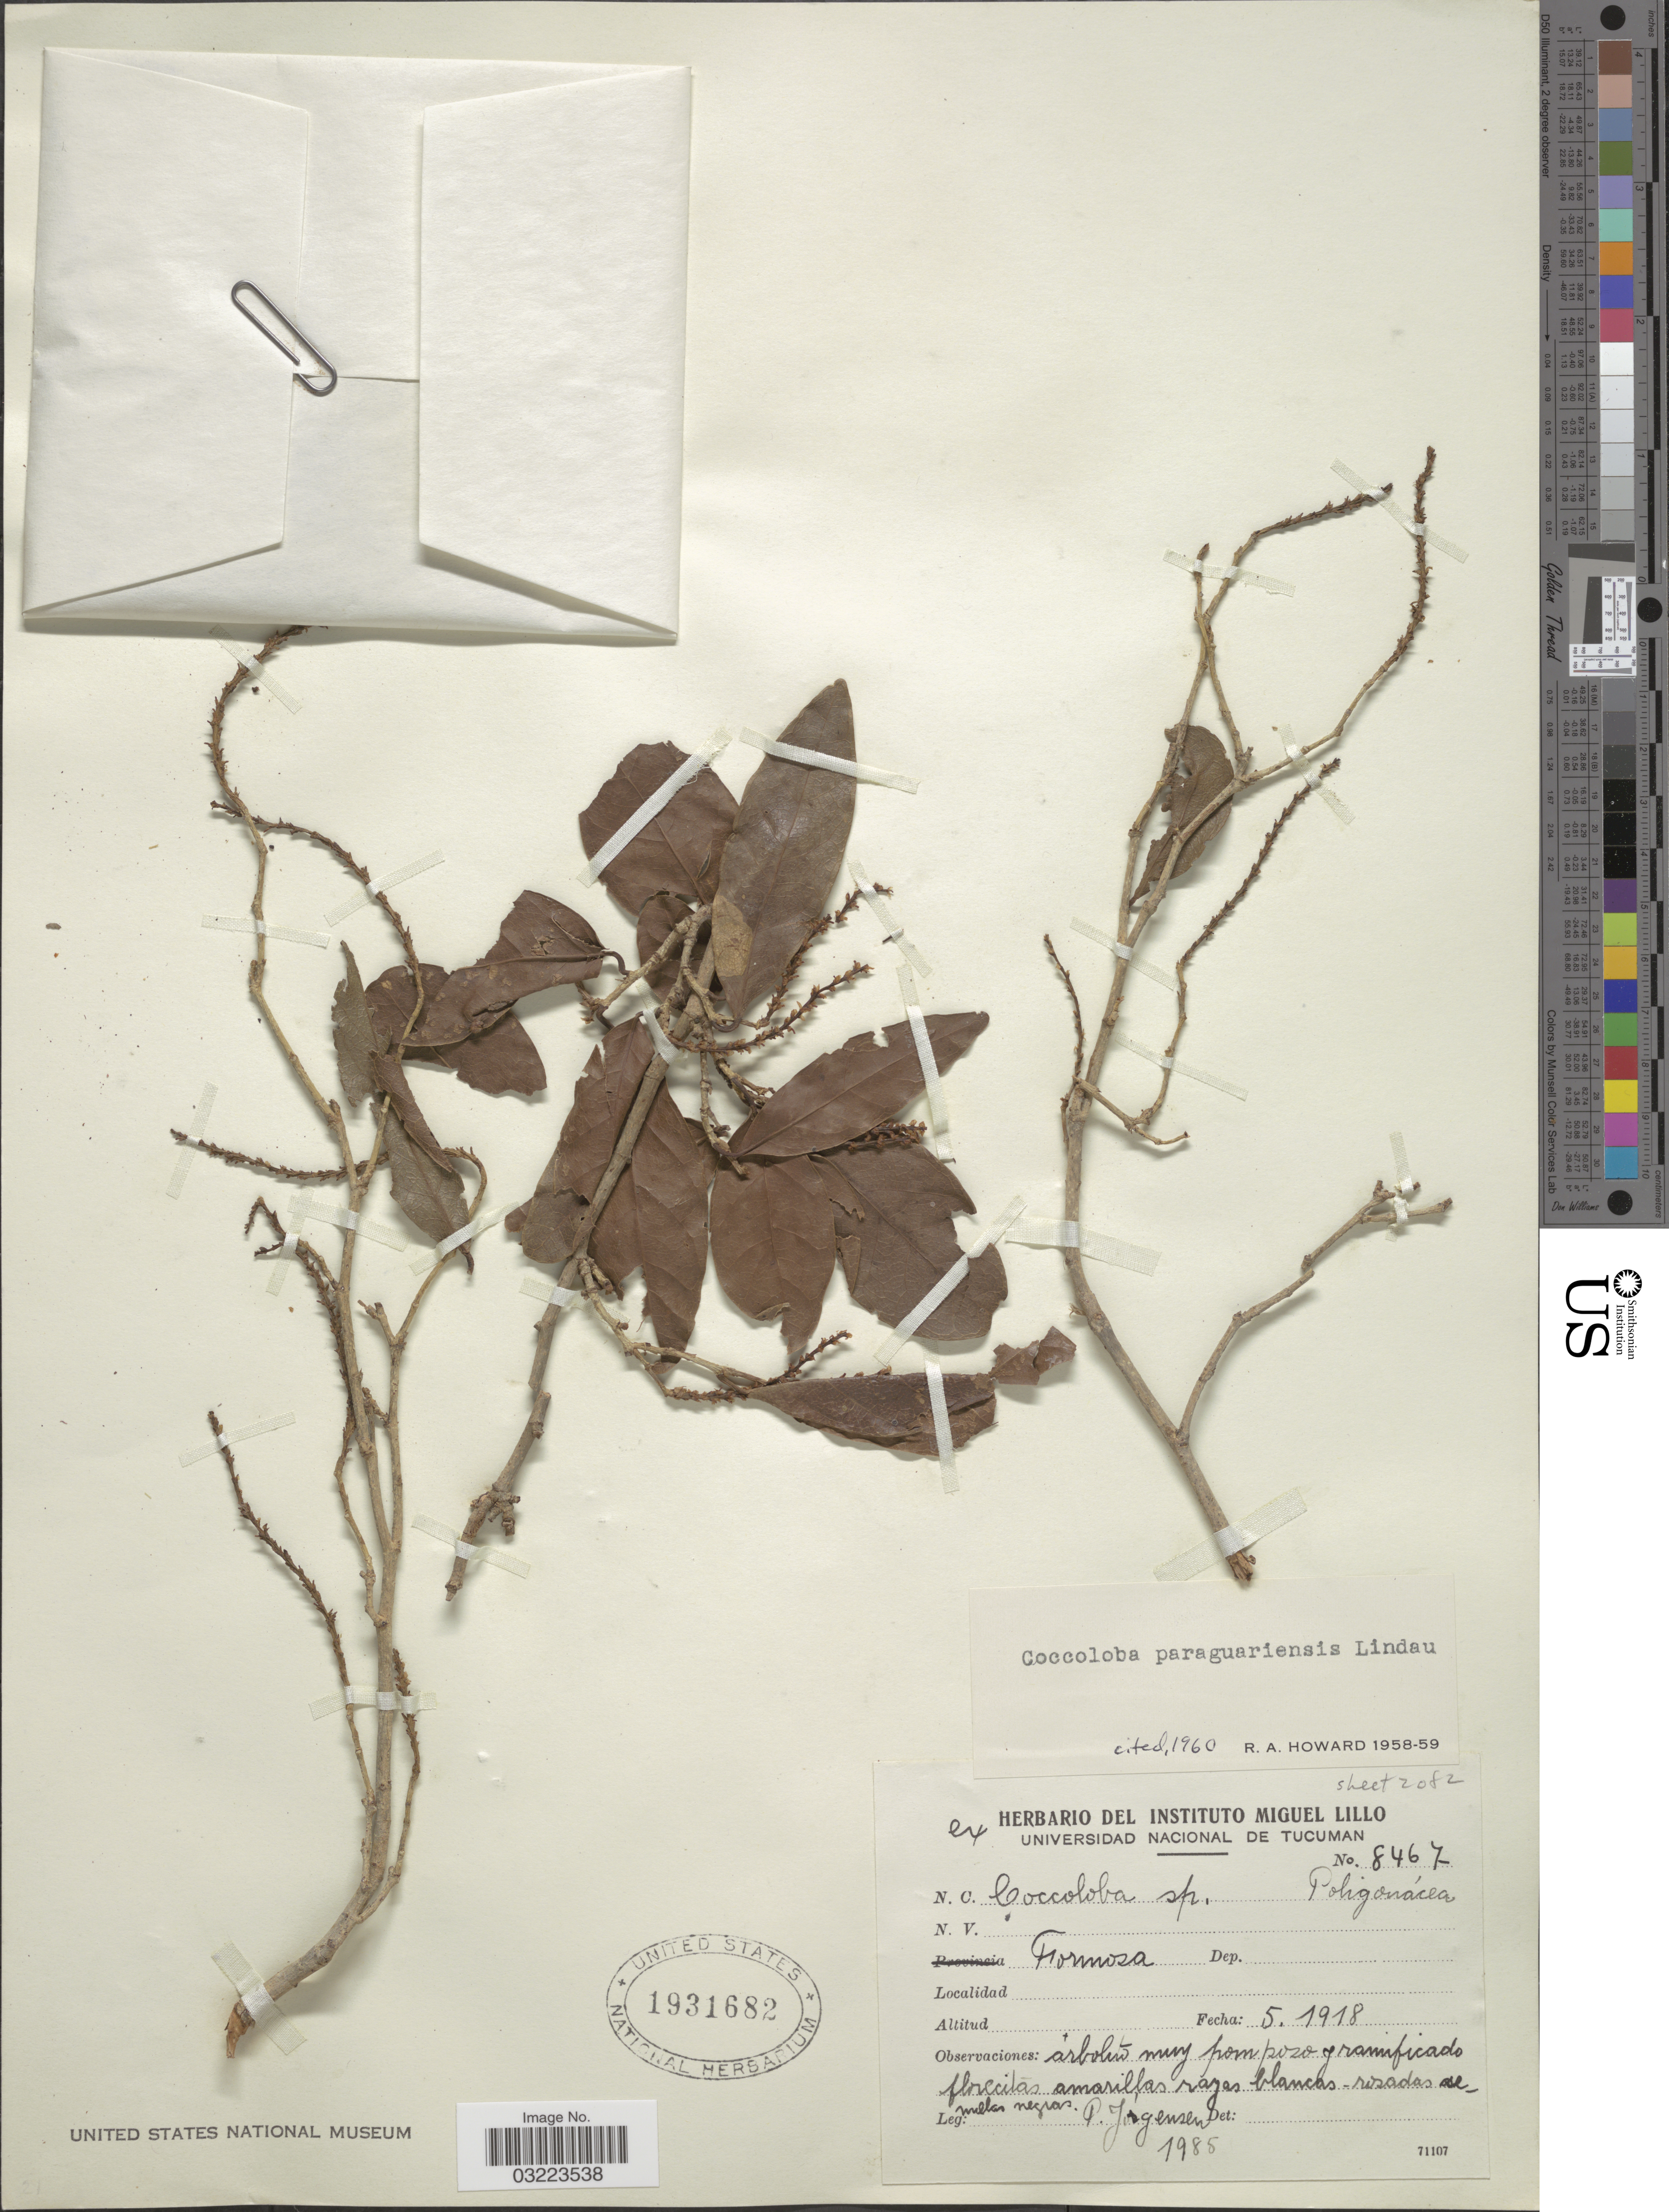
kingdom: Plantae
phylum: Tracheophyta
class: Magnoliopsida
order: Caryophyllales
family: Polygonaceae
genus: Coccoloba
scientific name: Coccoloba padiformis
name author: Meisn.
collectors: P. Jörgensen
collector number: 8467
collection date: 1918-05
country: Argentina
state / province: Formosa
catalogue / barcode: US 1931682